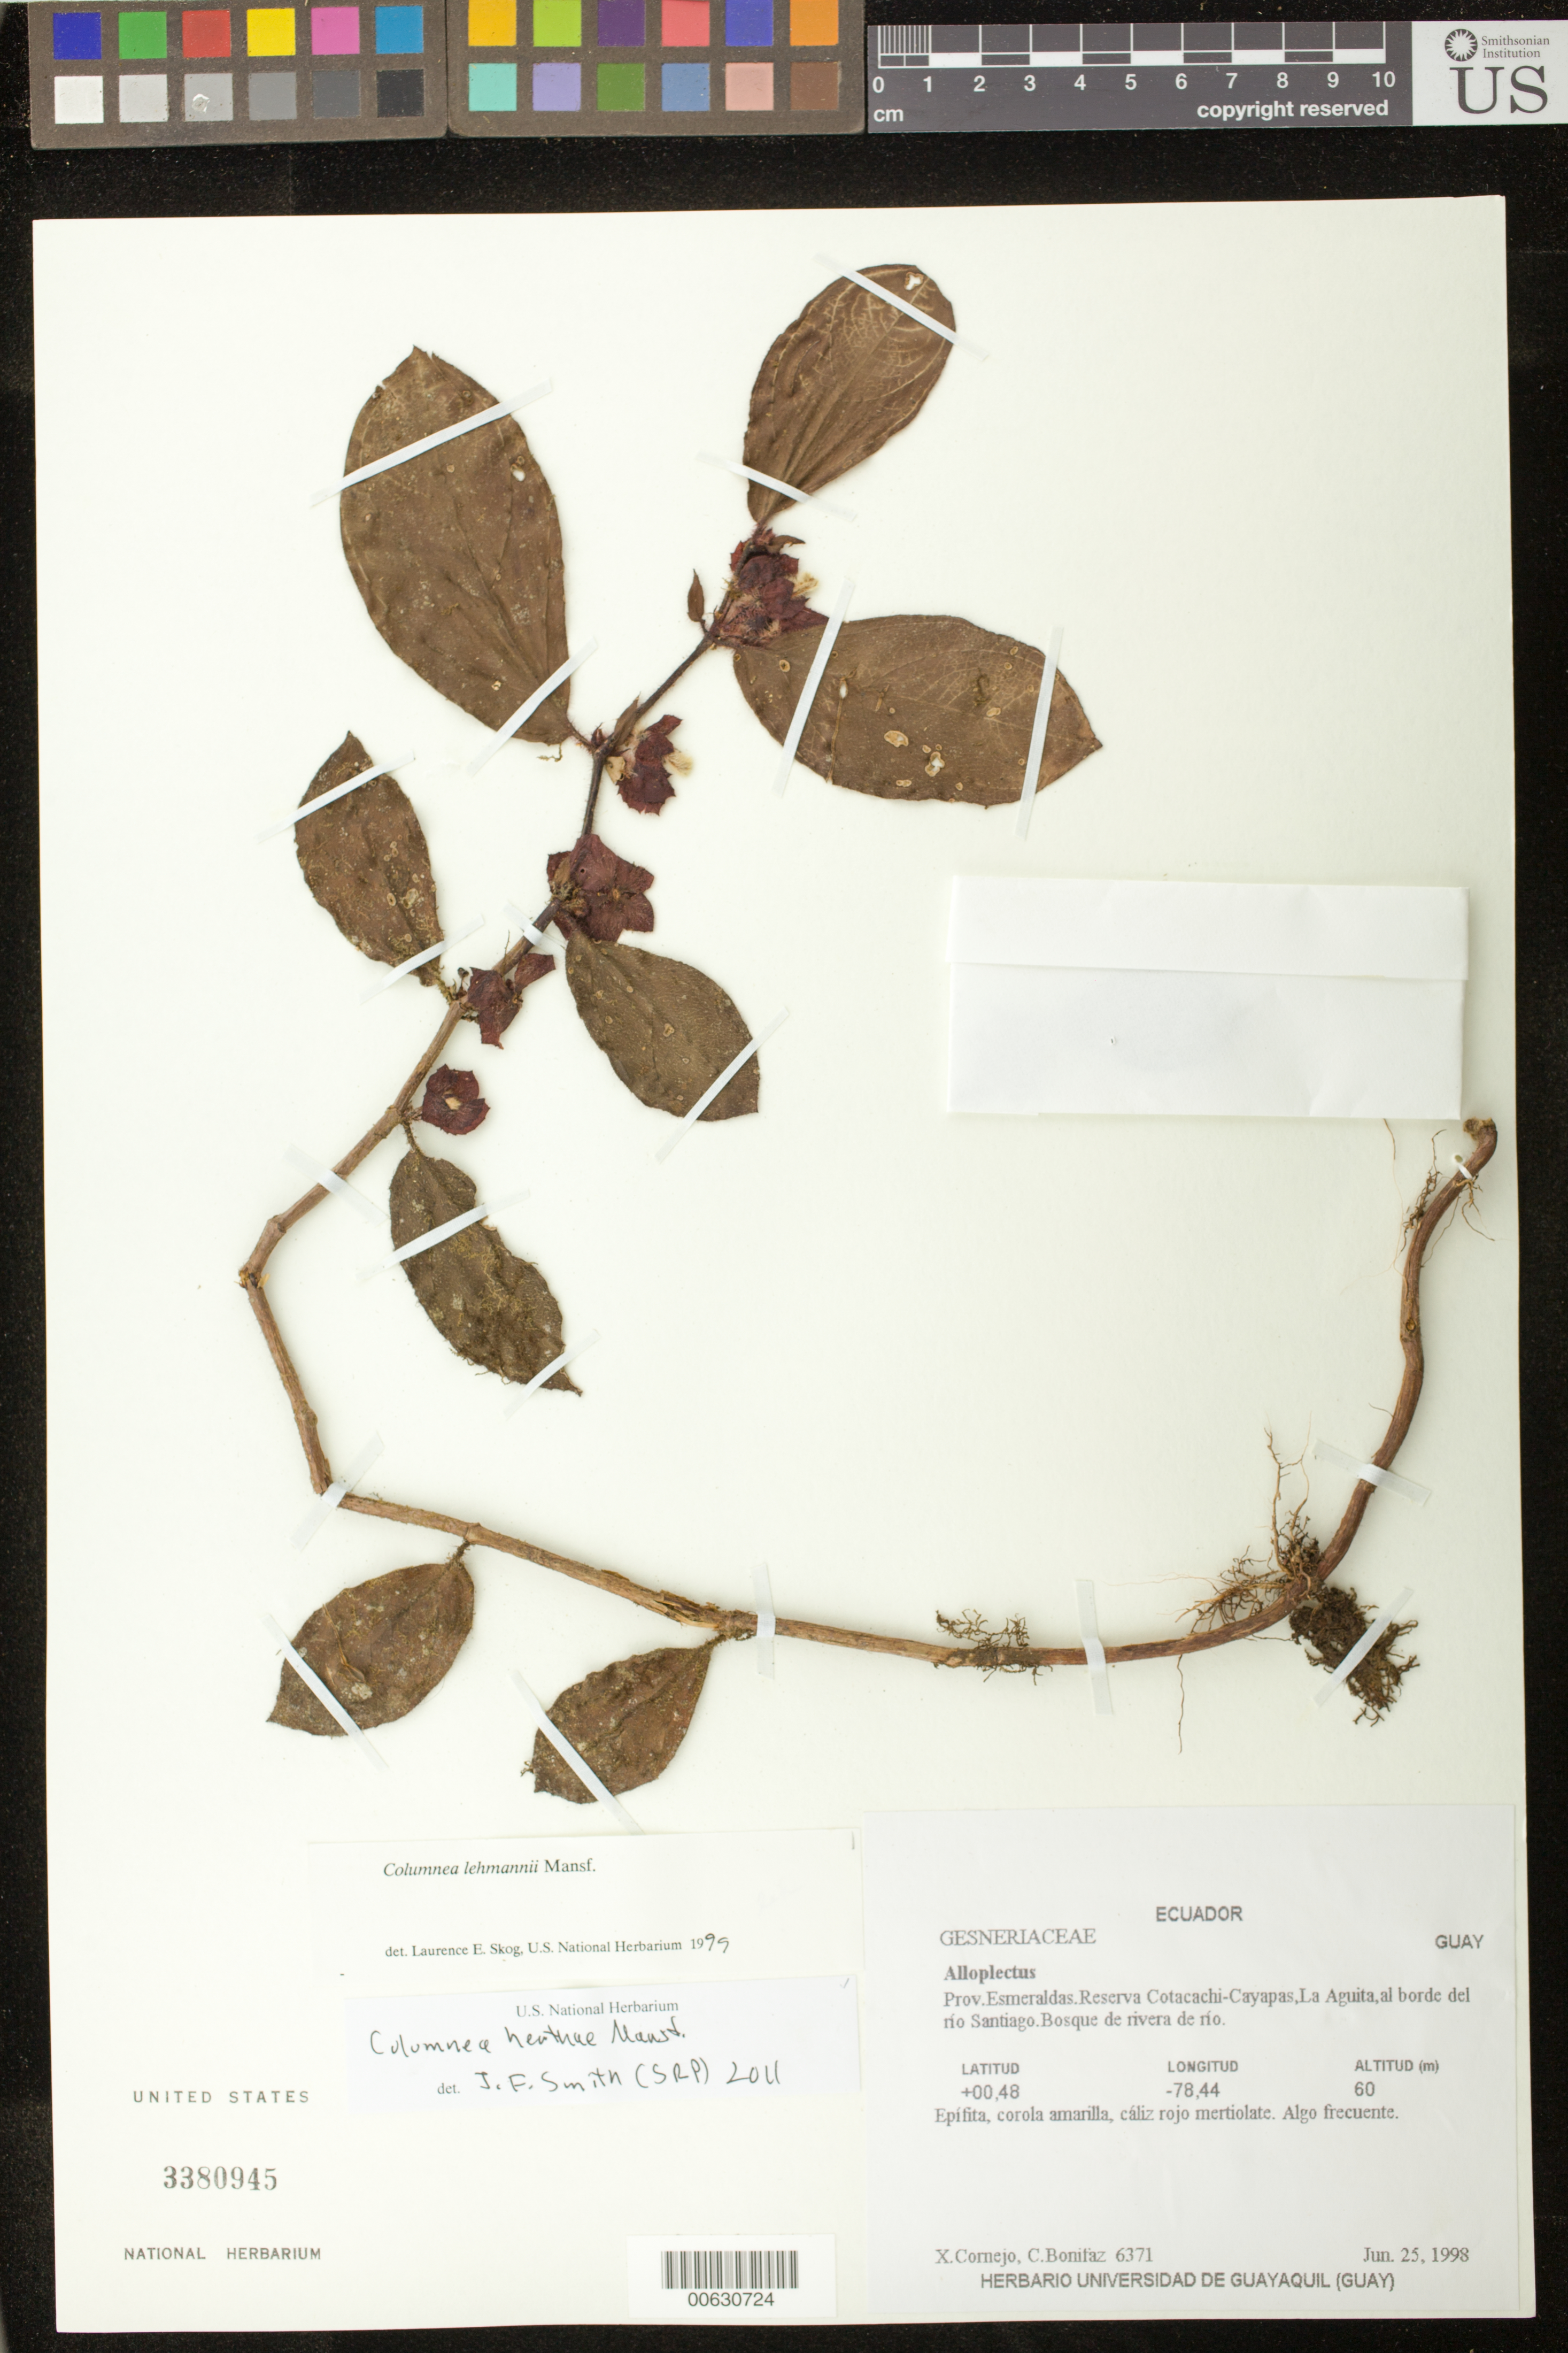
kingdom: Plantae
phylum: Tracheophyta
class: Magnoliopsida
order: Lamiales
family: Gesneriaceae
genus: Columnea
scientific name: Columnea herthae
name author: Mansf.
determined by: Smith, J. F.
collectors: X. F. Cornejo & C. Bonifaz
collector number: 6371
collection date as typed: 25 Jun 1998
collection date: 1998-06-25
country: Ecuador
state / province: Esmeraldas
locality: Reserva Cotacachi-Cayapas, La Aguita, al borde del río Santiago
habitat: Bosque de rivera de río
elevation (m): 60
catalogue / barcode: US 3380945